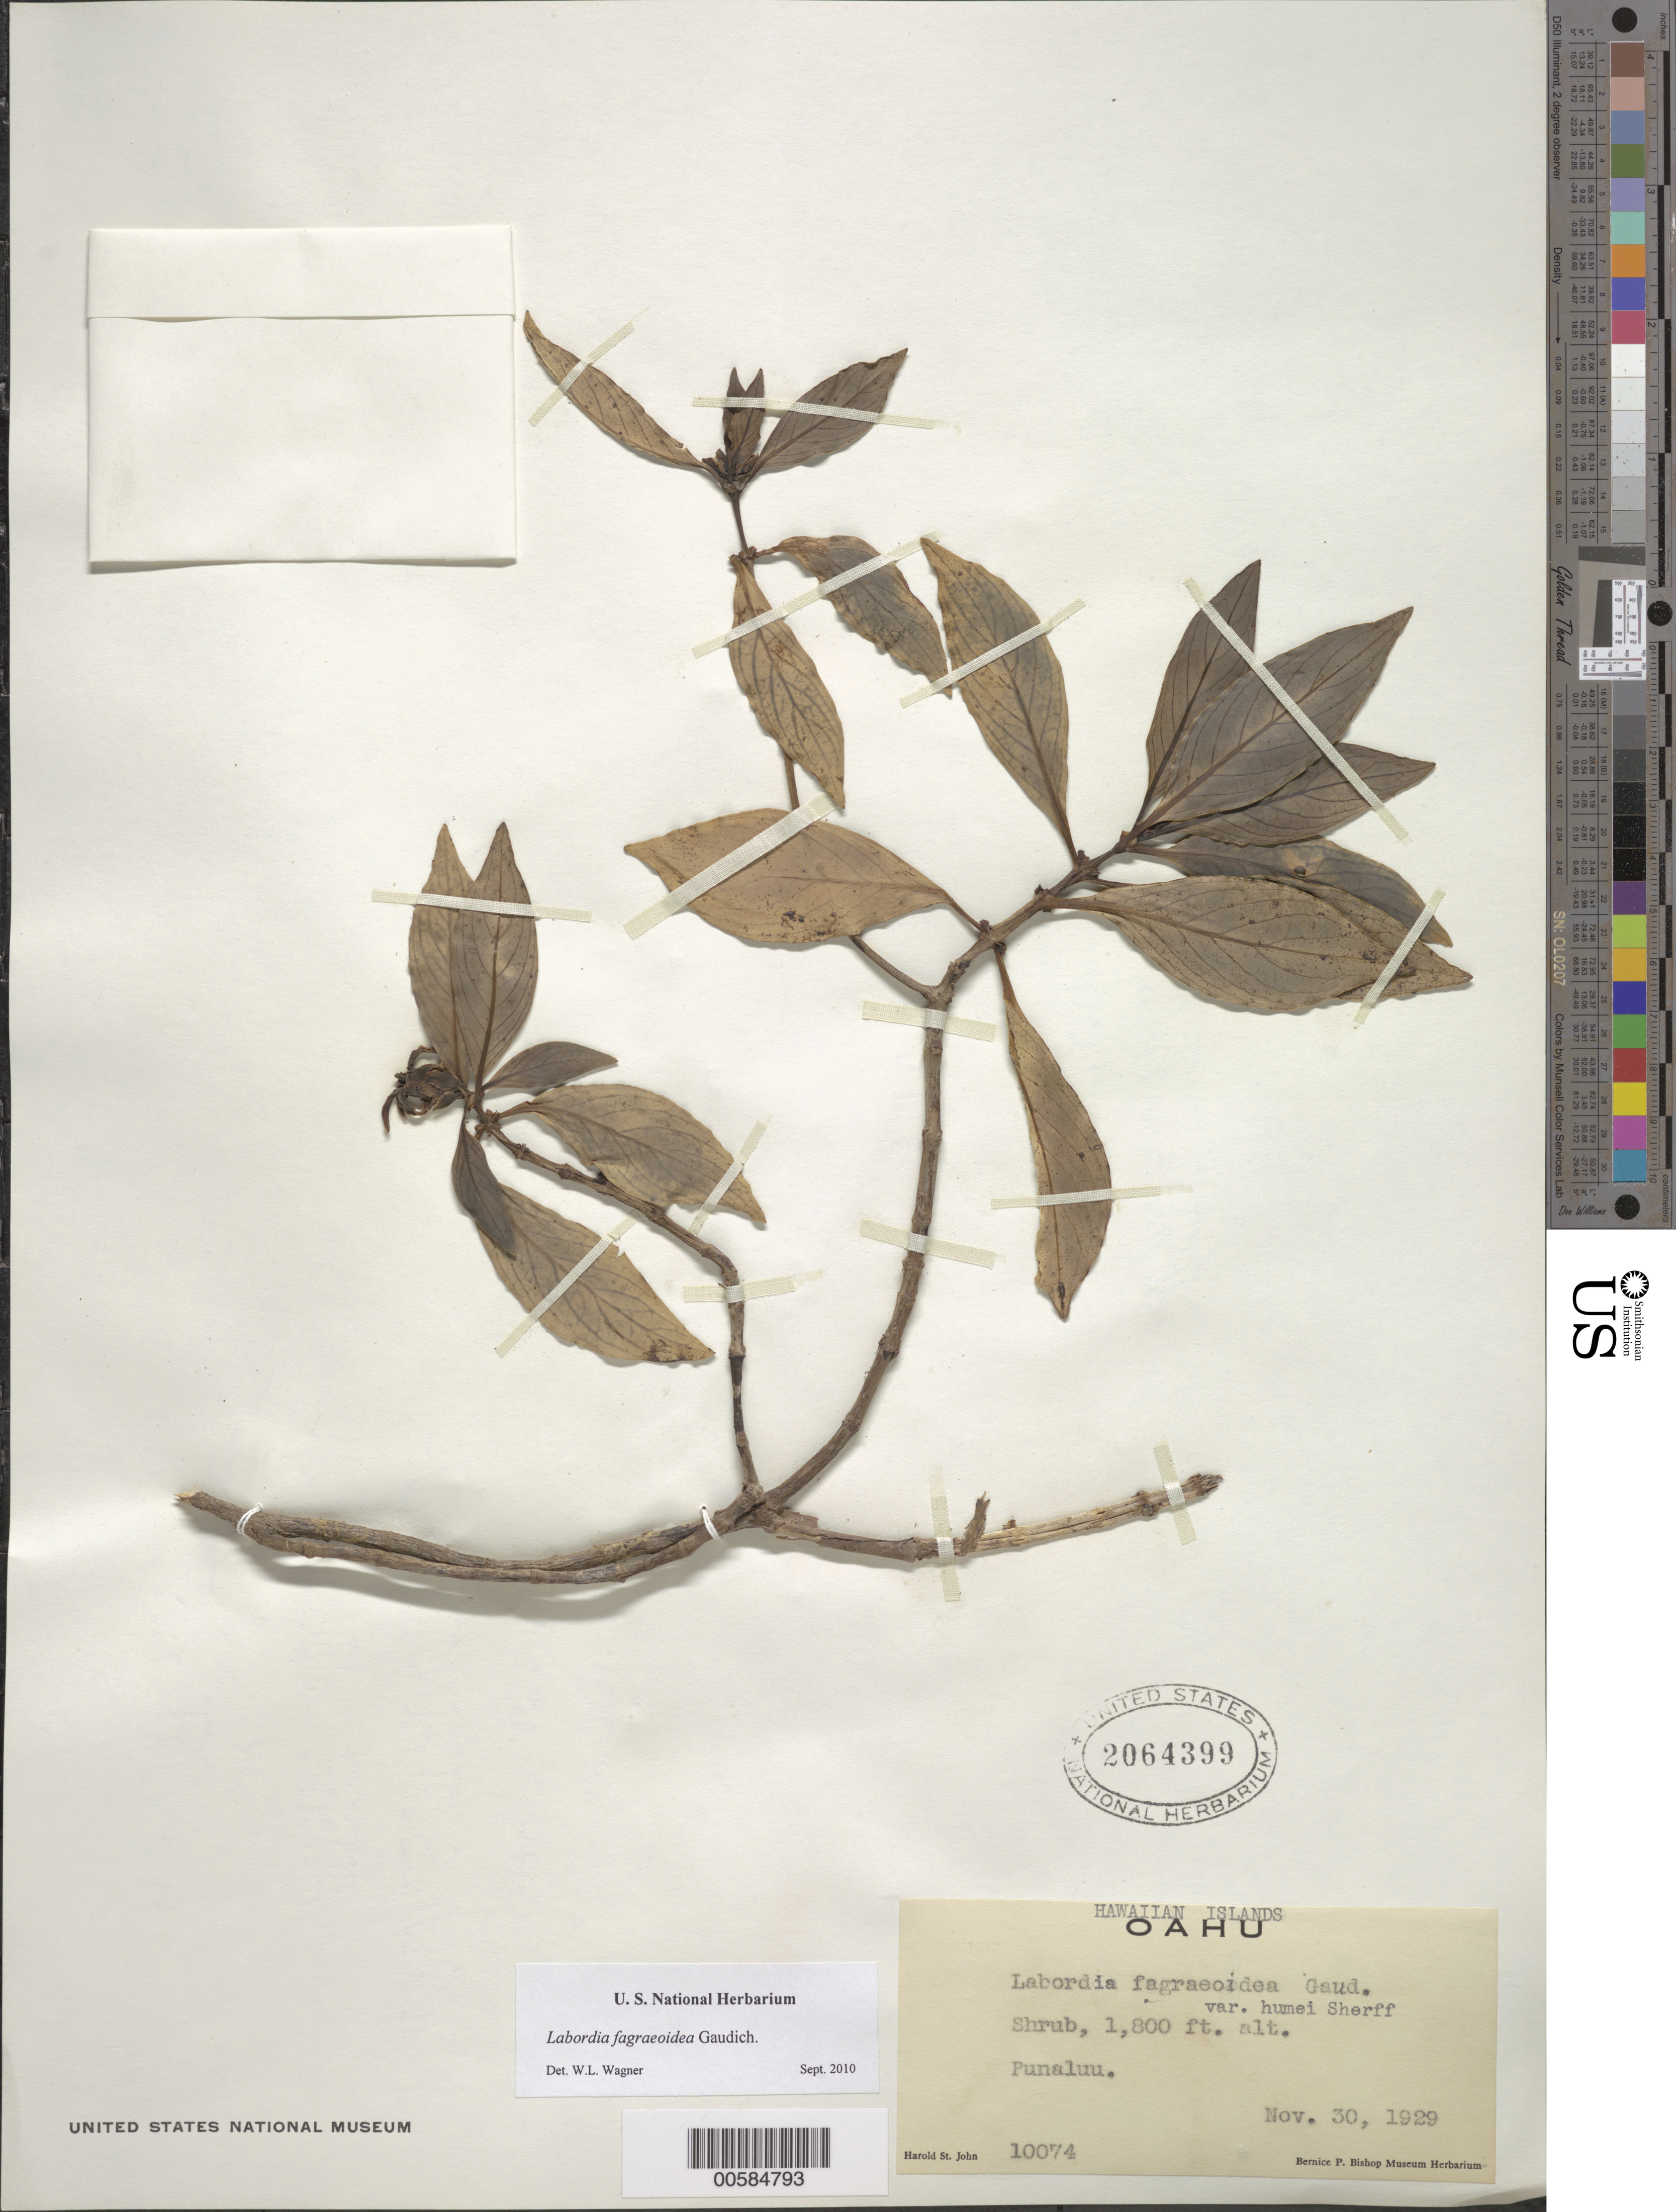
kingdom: Plantae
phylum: Tracheophyta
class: Magnoliopsida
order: Gentianales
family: Loganiaceae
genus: Geniostoma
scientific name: Geniostoma gaudichaudii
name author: B.J. Conn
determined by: Wagner, W. L., (BOT), Smithsonian Institution - National Museum of Natural History (UNITED STATES)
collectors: H. St. John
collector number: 10074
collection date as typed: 30 Nov 1929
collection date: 1929-11-30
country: United States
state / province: Hawaii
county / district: Honolulu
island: Oahu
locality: Punaluu.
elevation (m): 549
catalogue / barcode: US 2064399